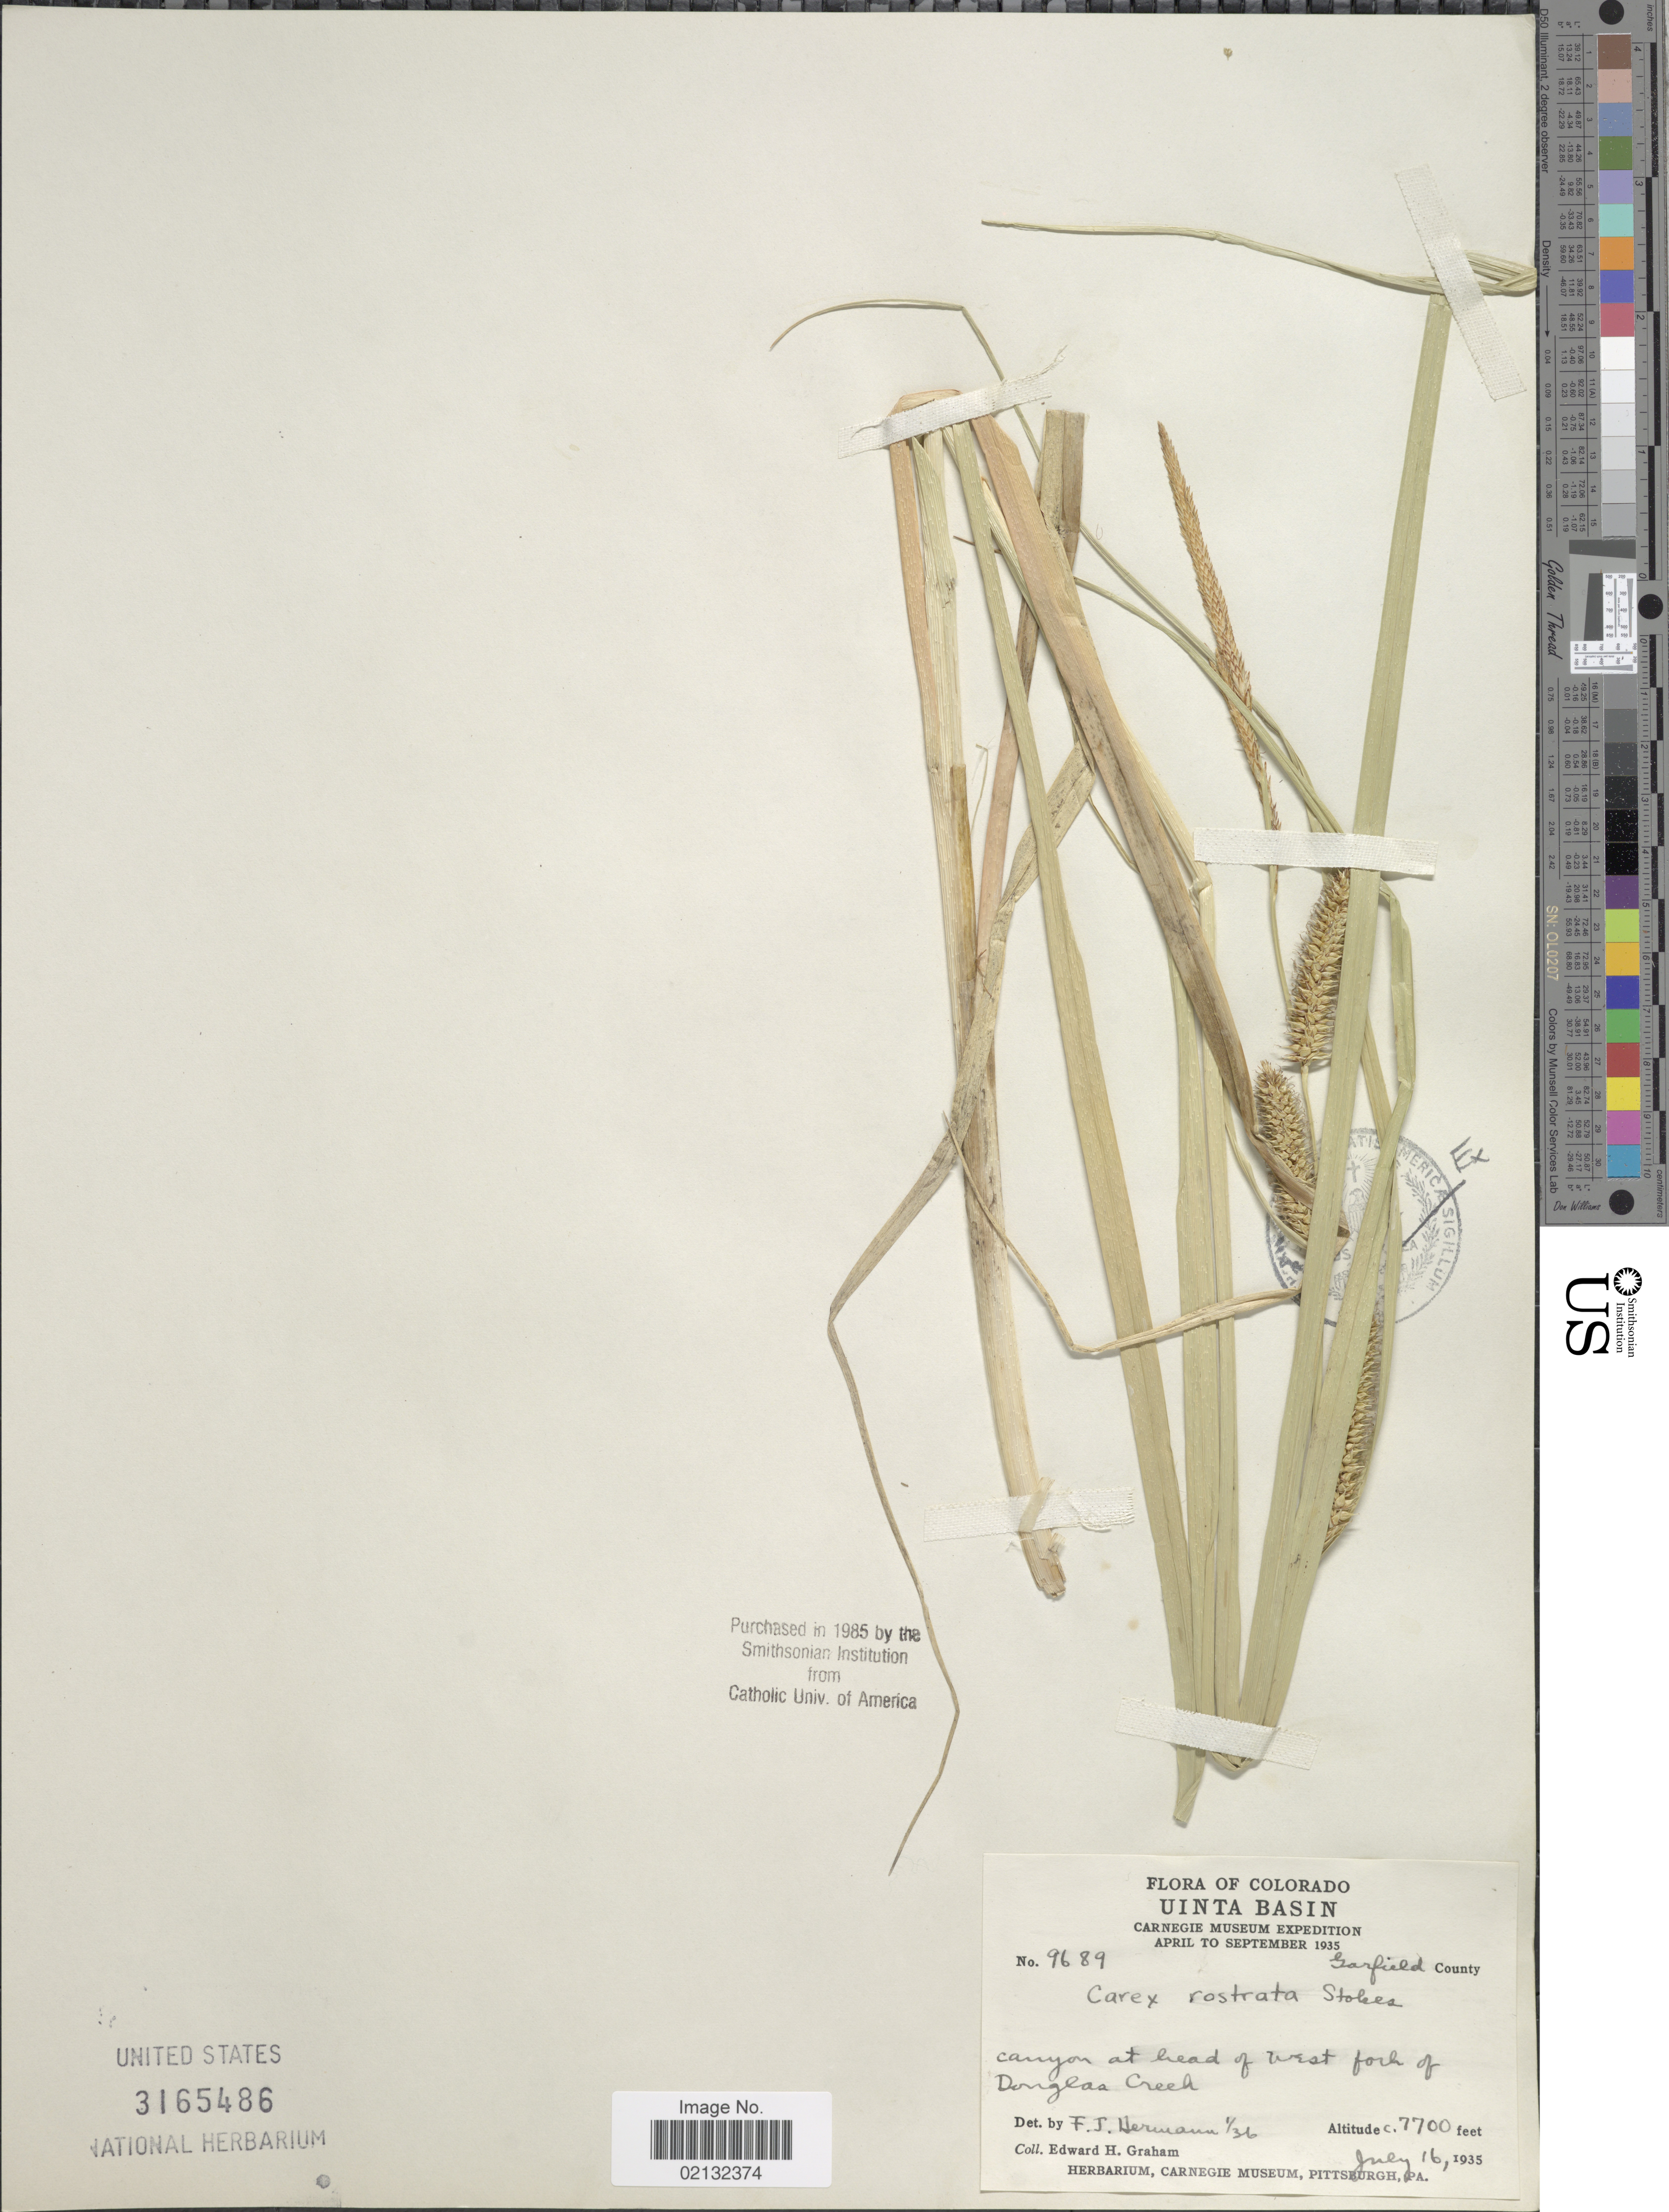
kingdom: Plantae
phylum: Tracheophyta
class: Liliopsida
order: Poales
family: Cyperaceae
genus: Carex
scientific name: Carex rostrata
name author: Stokes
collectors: E. H. Graham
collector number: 9689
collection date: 1935-07-16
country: United States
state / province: Colorado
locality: Uinta Basin, canyon at head of west fork of Douglas Creek, Garfield County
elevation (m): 2347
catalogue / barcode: US 3165486